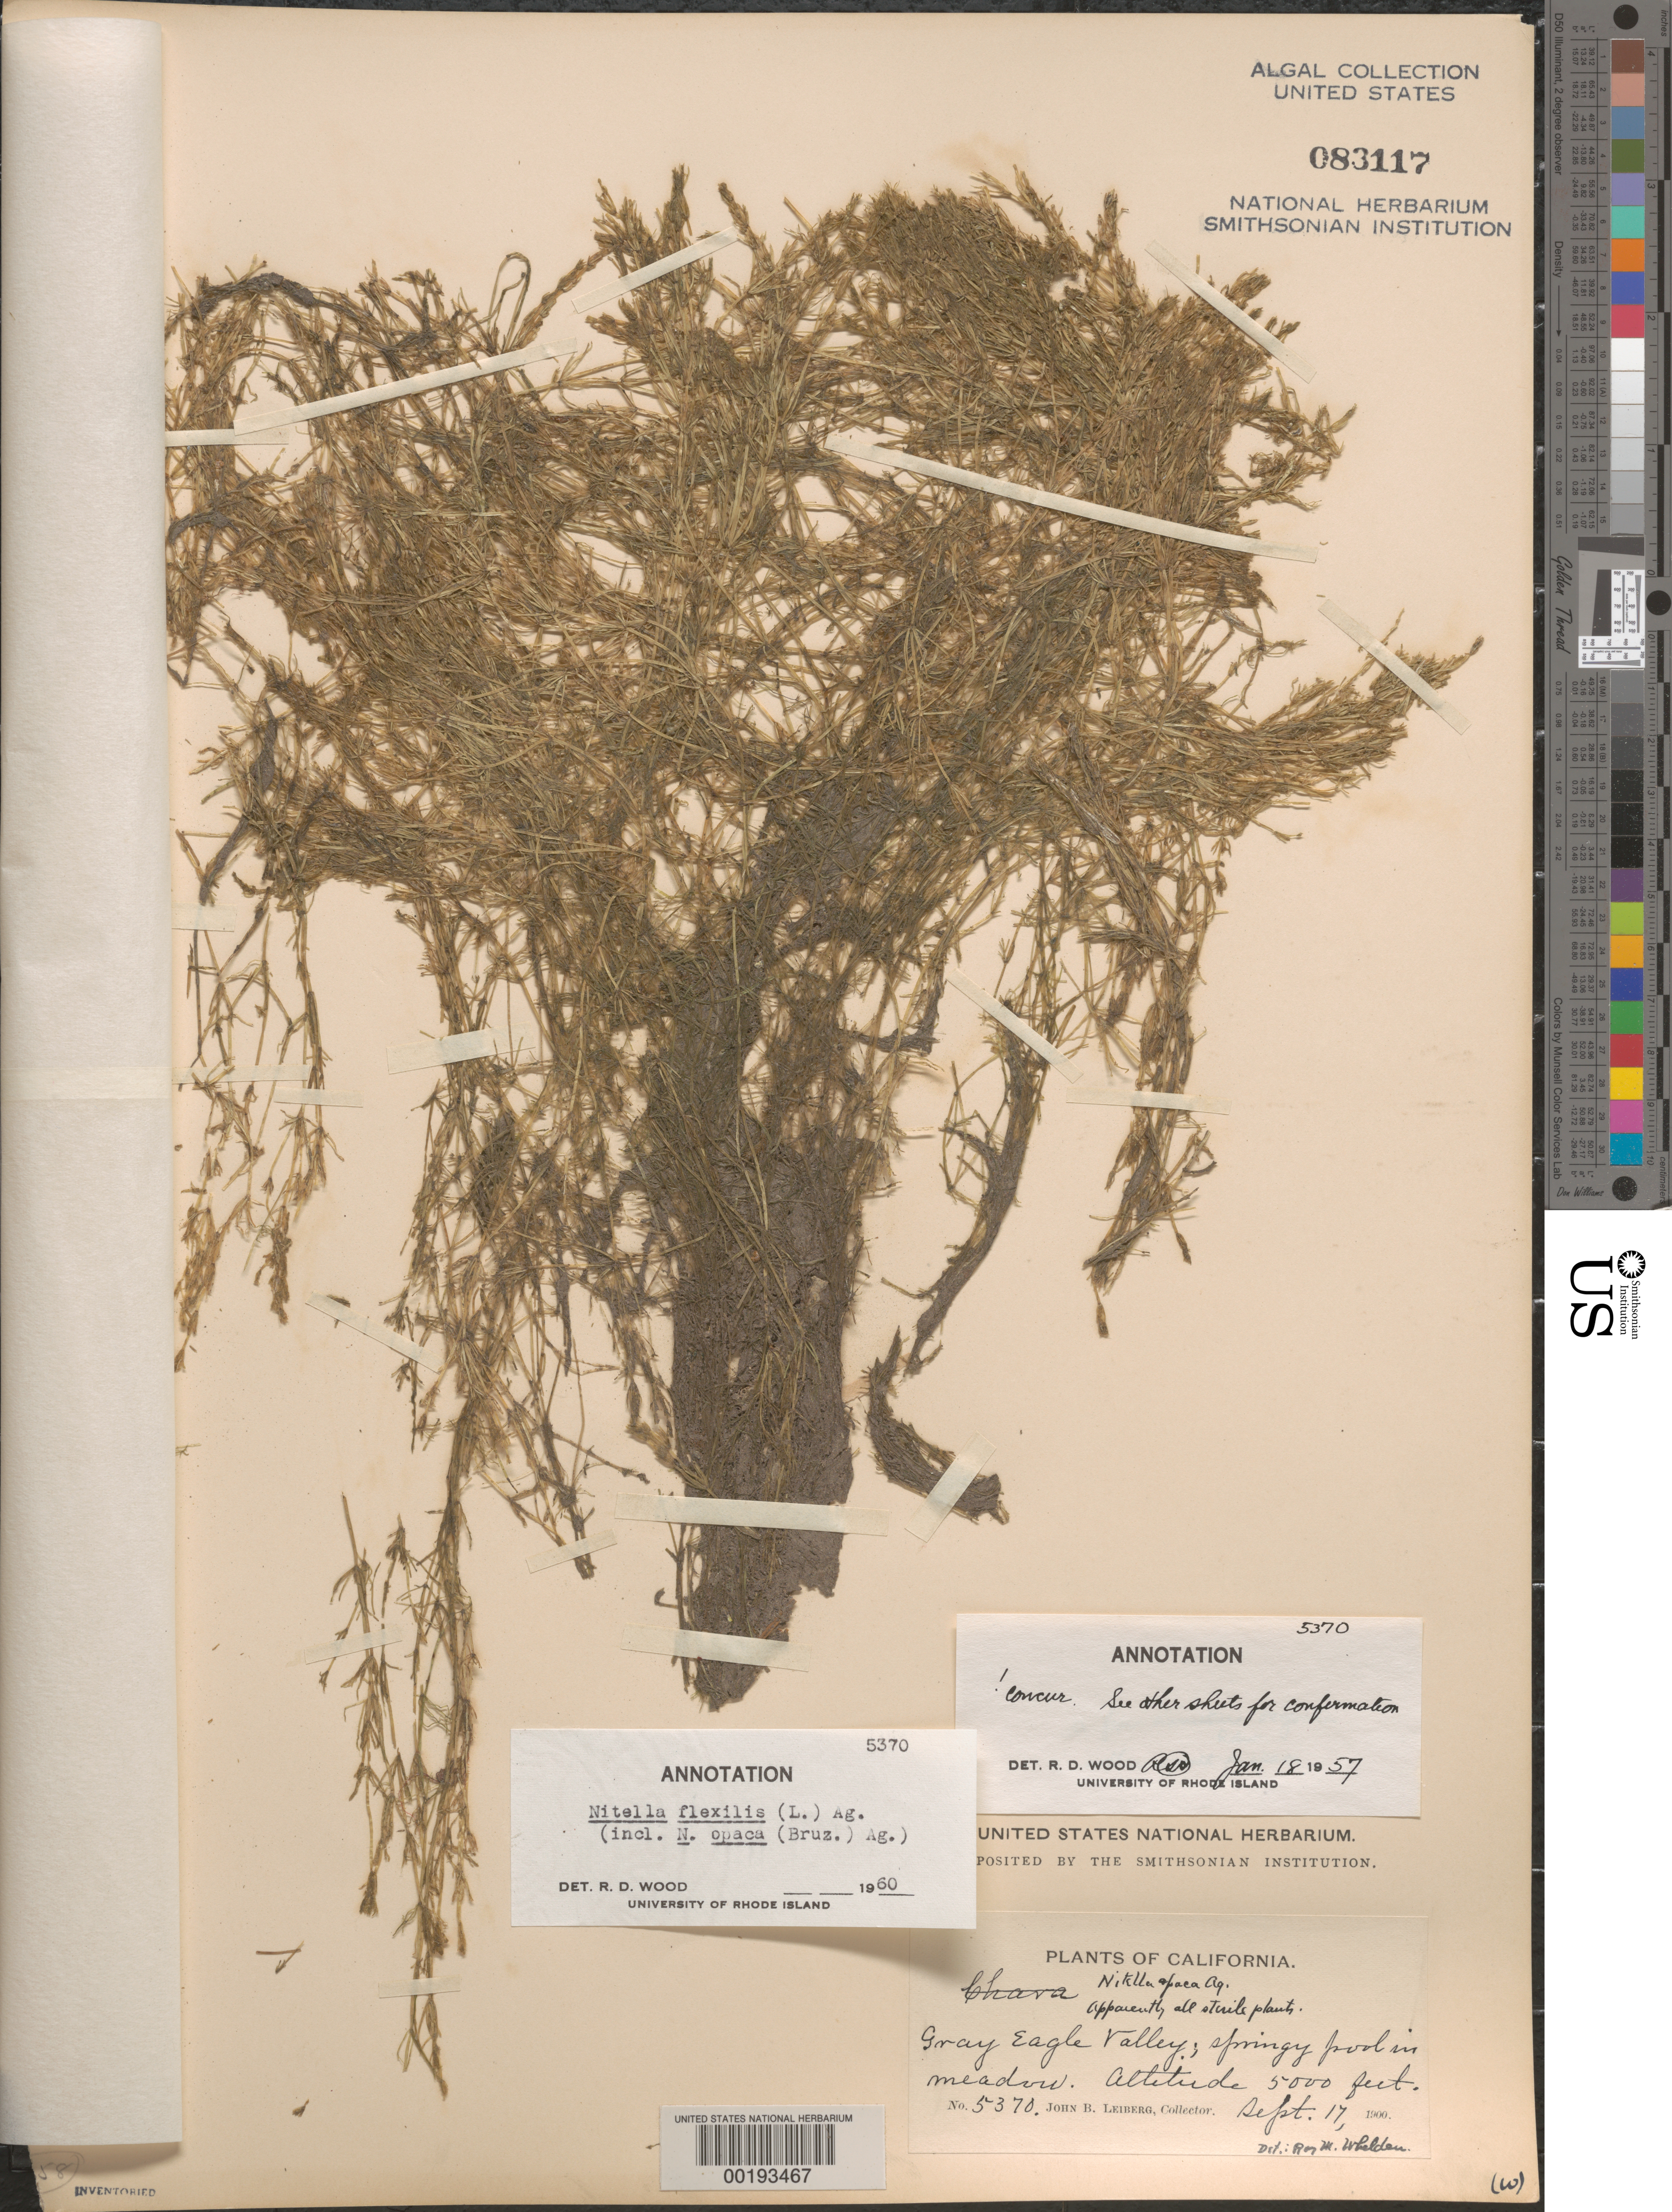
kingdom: Plantae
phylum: Charophyta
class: Charophyceae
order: Charales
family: Characeae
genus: Nitella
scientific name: Nitella flexilis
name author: (L.) C. Agardh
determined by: Wood, R. D.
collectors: J. Leiberg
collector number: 5370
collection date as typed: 17 Sep 1900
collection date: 1900-09-17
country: United States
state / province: California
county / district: Plumas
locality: Gray Eagle Valley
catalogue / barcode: US 83117